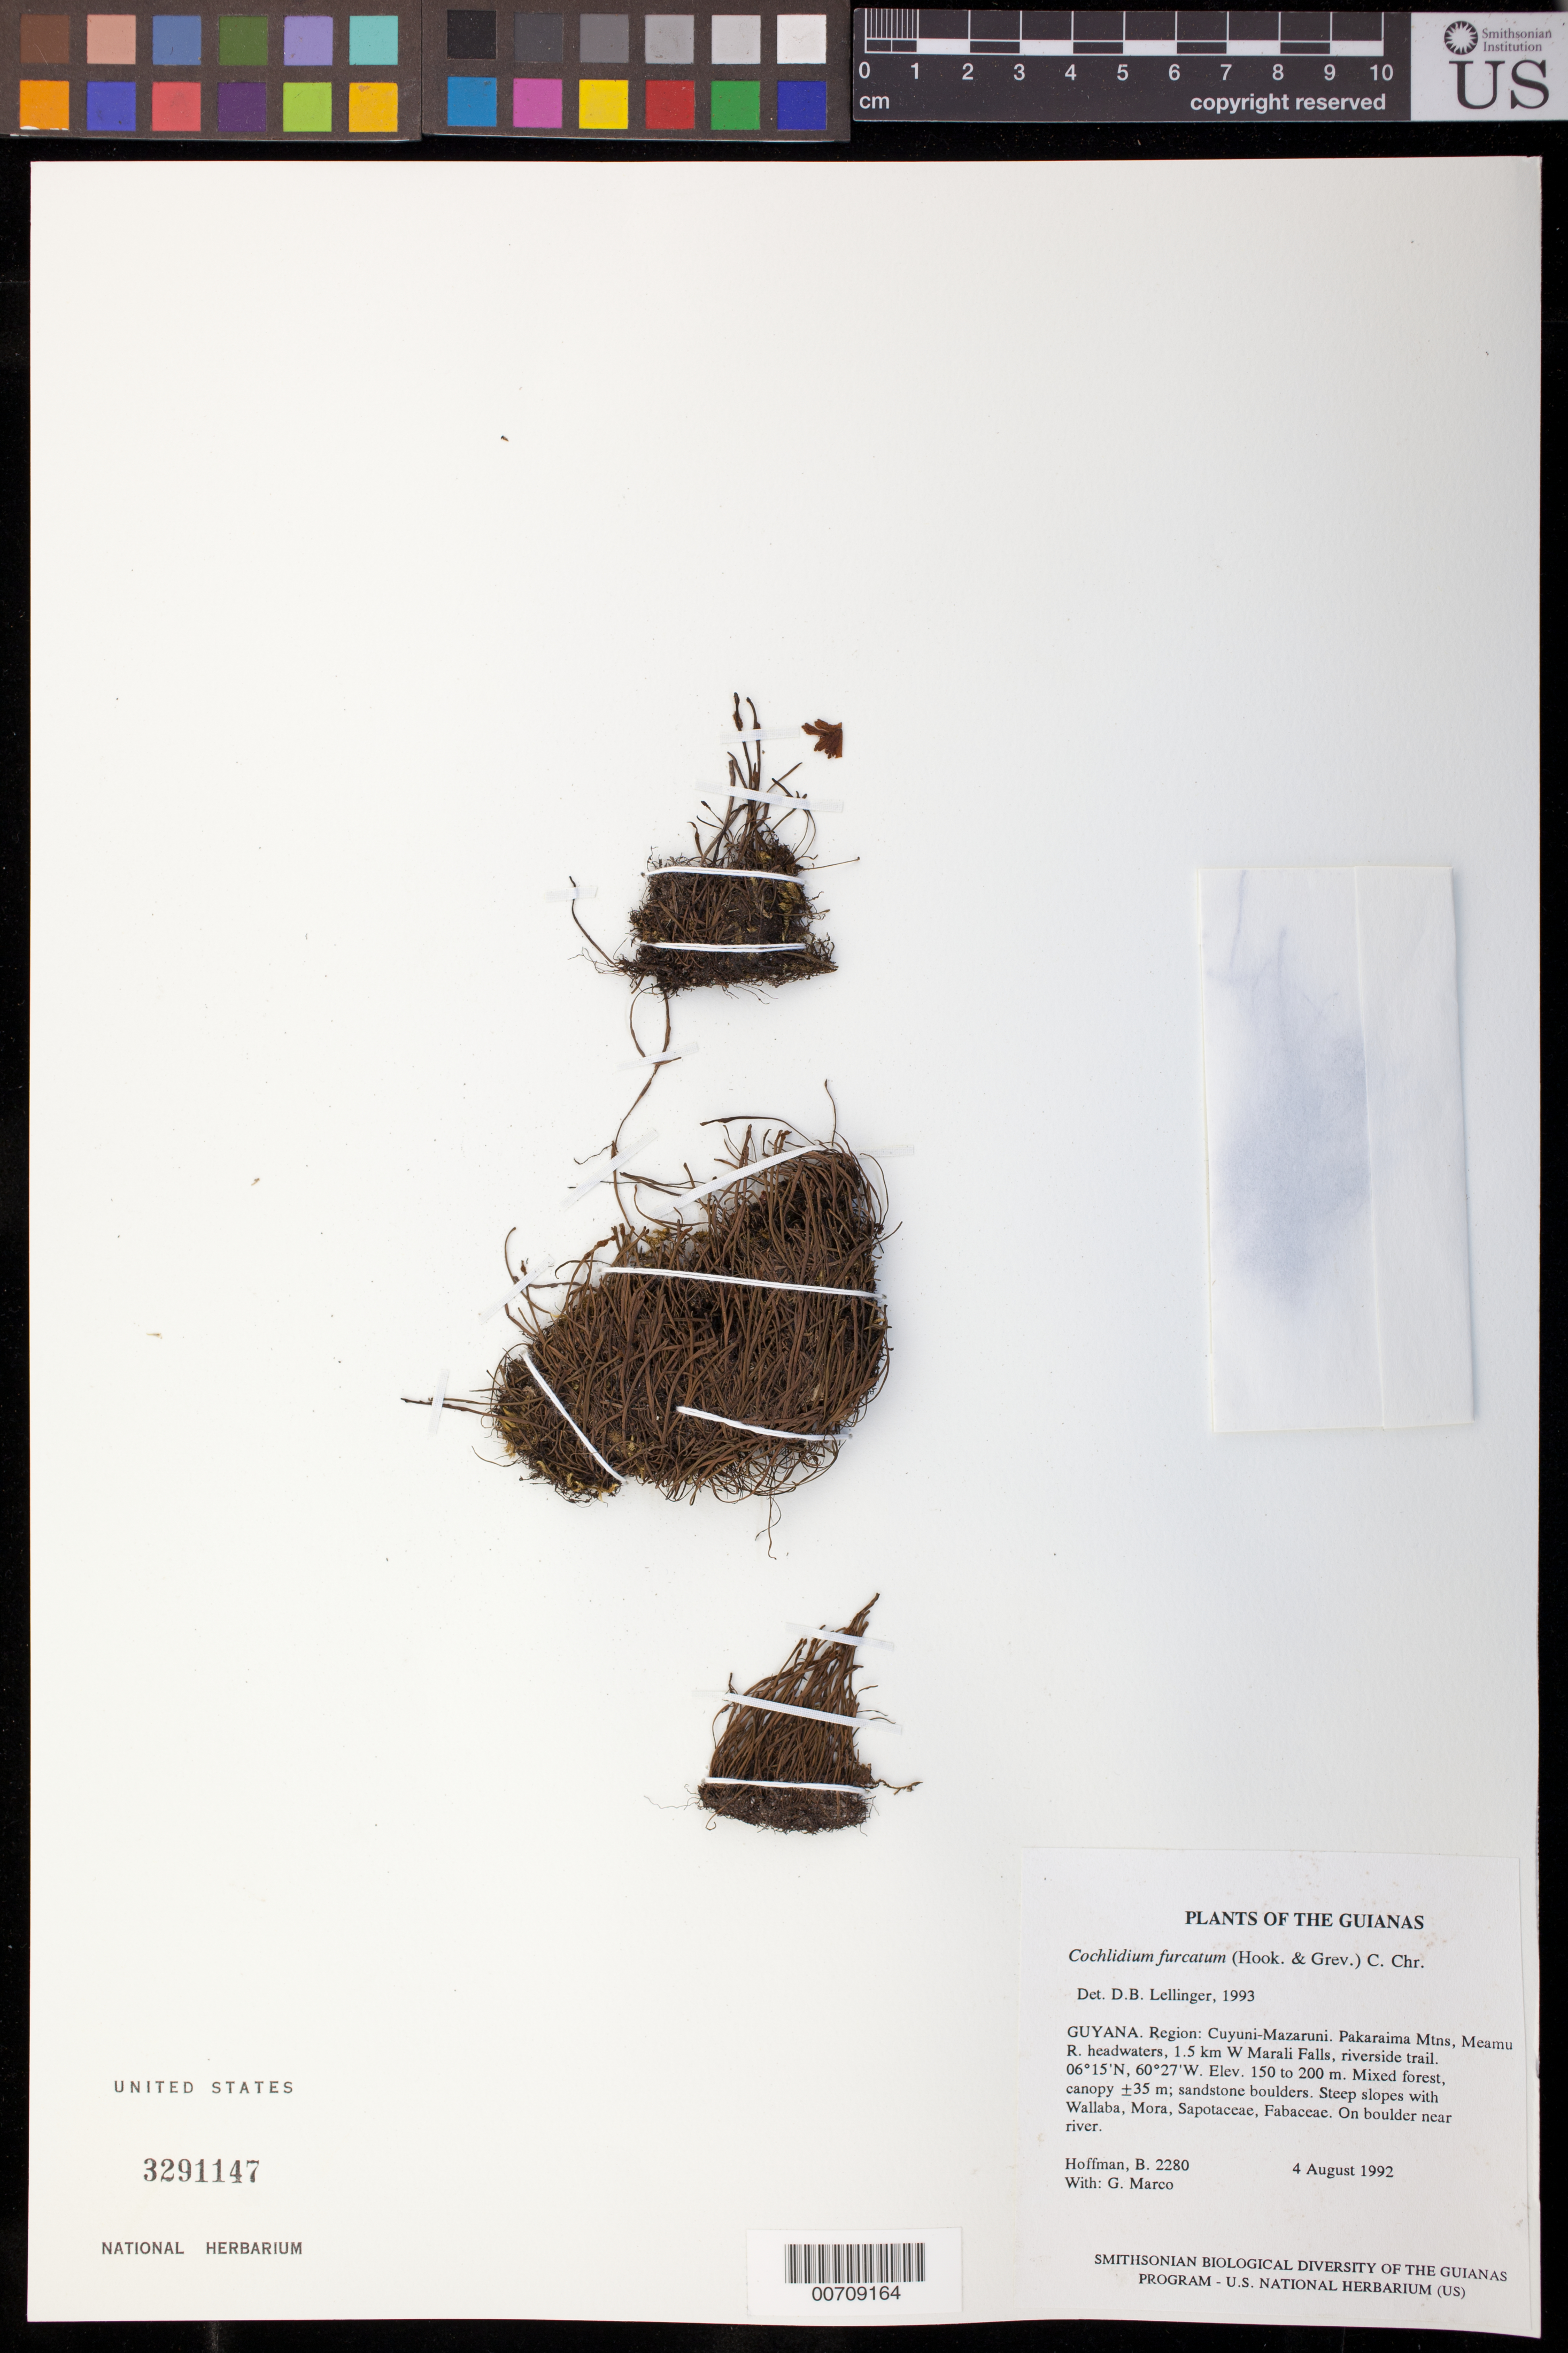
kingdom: Plantae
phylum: Tracheophyta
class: Polypodiopsida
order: Polypodiales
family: Polypodiaceae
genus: Cochlidium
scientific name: Cochlidium furcatum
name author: (Hook. & Grev.) C. Chr.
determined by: Lellinger, David B., (BOT), Smithsonian Institution - National Museum of Natural History (UNITED STATES)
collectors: B. Hoffman & G. Marco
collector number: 2280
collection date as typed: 4 August 1992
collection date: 1992-08-04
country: Guyana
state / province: Cuyuni-Mazaruni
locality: Pakaraima Mountains, Meamu River headwaters, 1.5 km W of Marali Falls, riverside trail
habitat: Mixed forest, canopy ±35 m; sandstone boulders. Steep slopes with Wallaba, Mora, Sapotaceae, Fabaceae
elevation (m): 150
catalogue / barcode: US 3291147